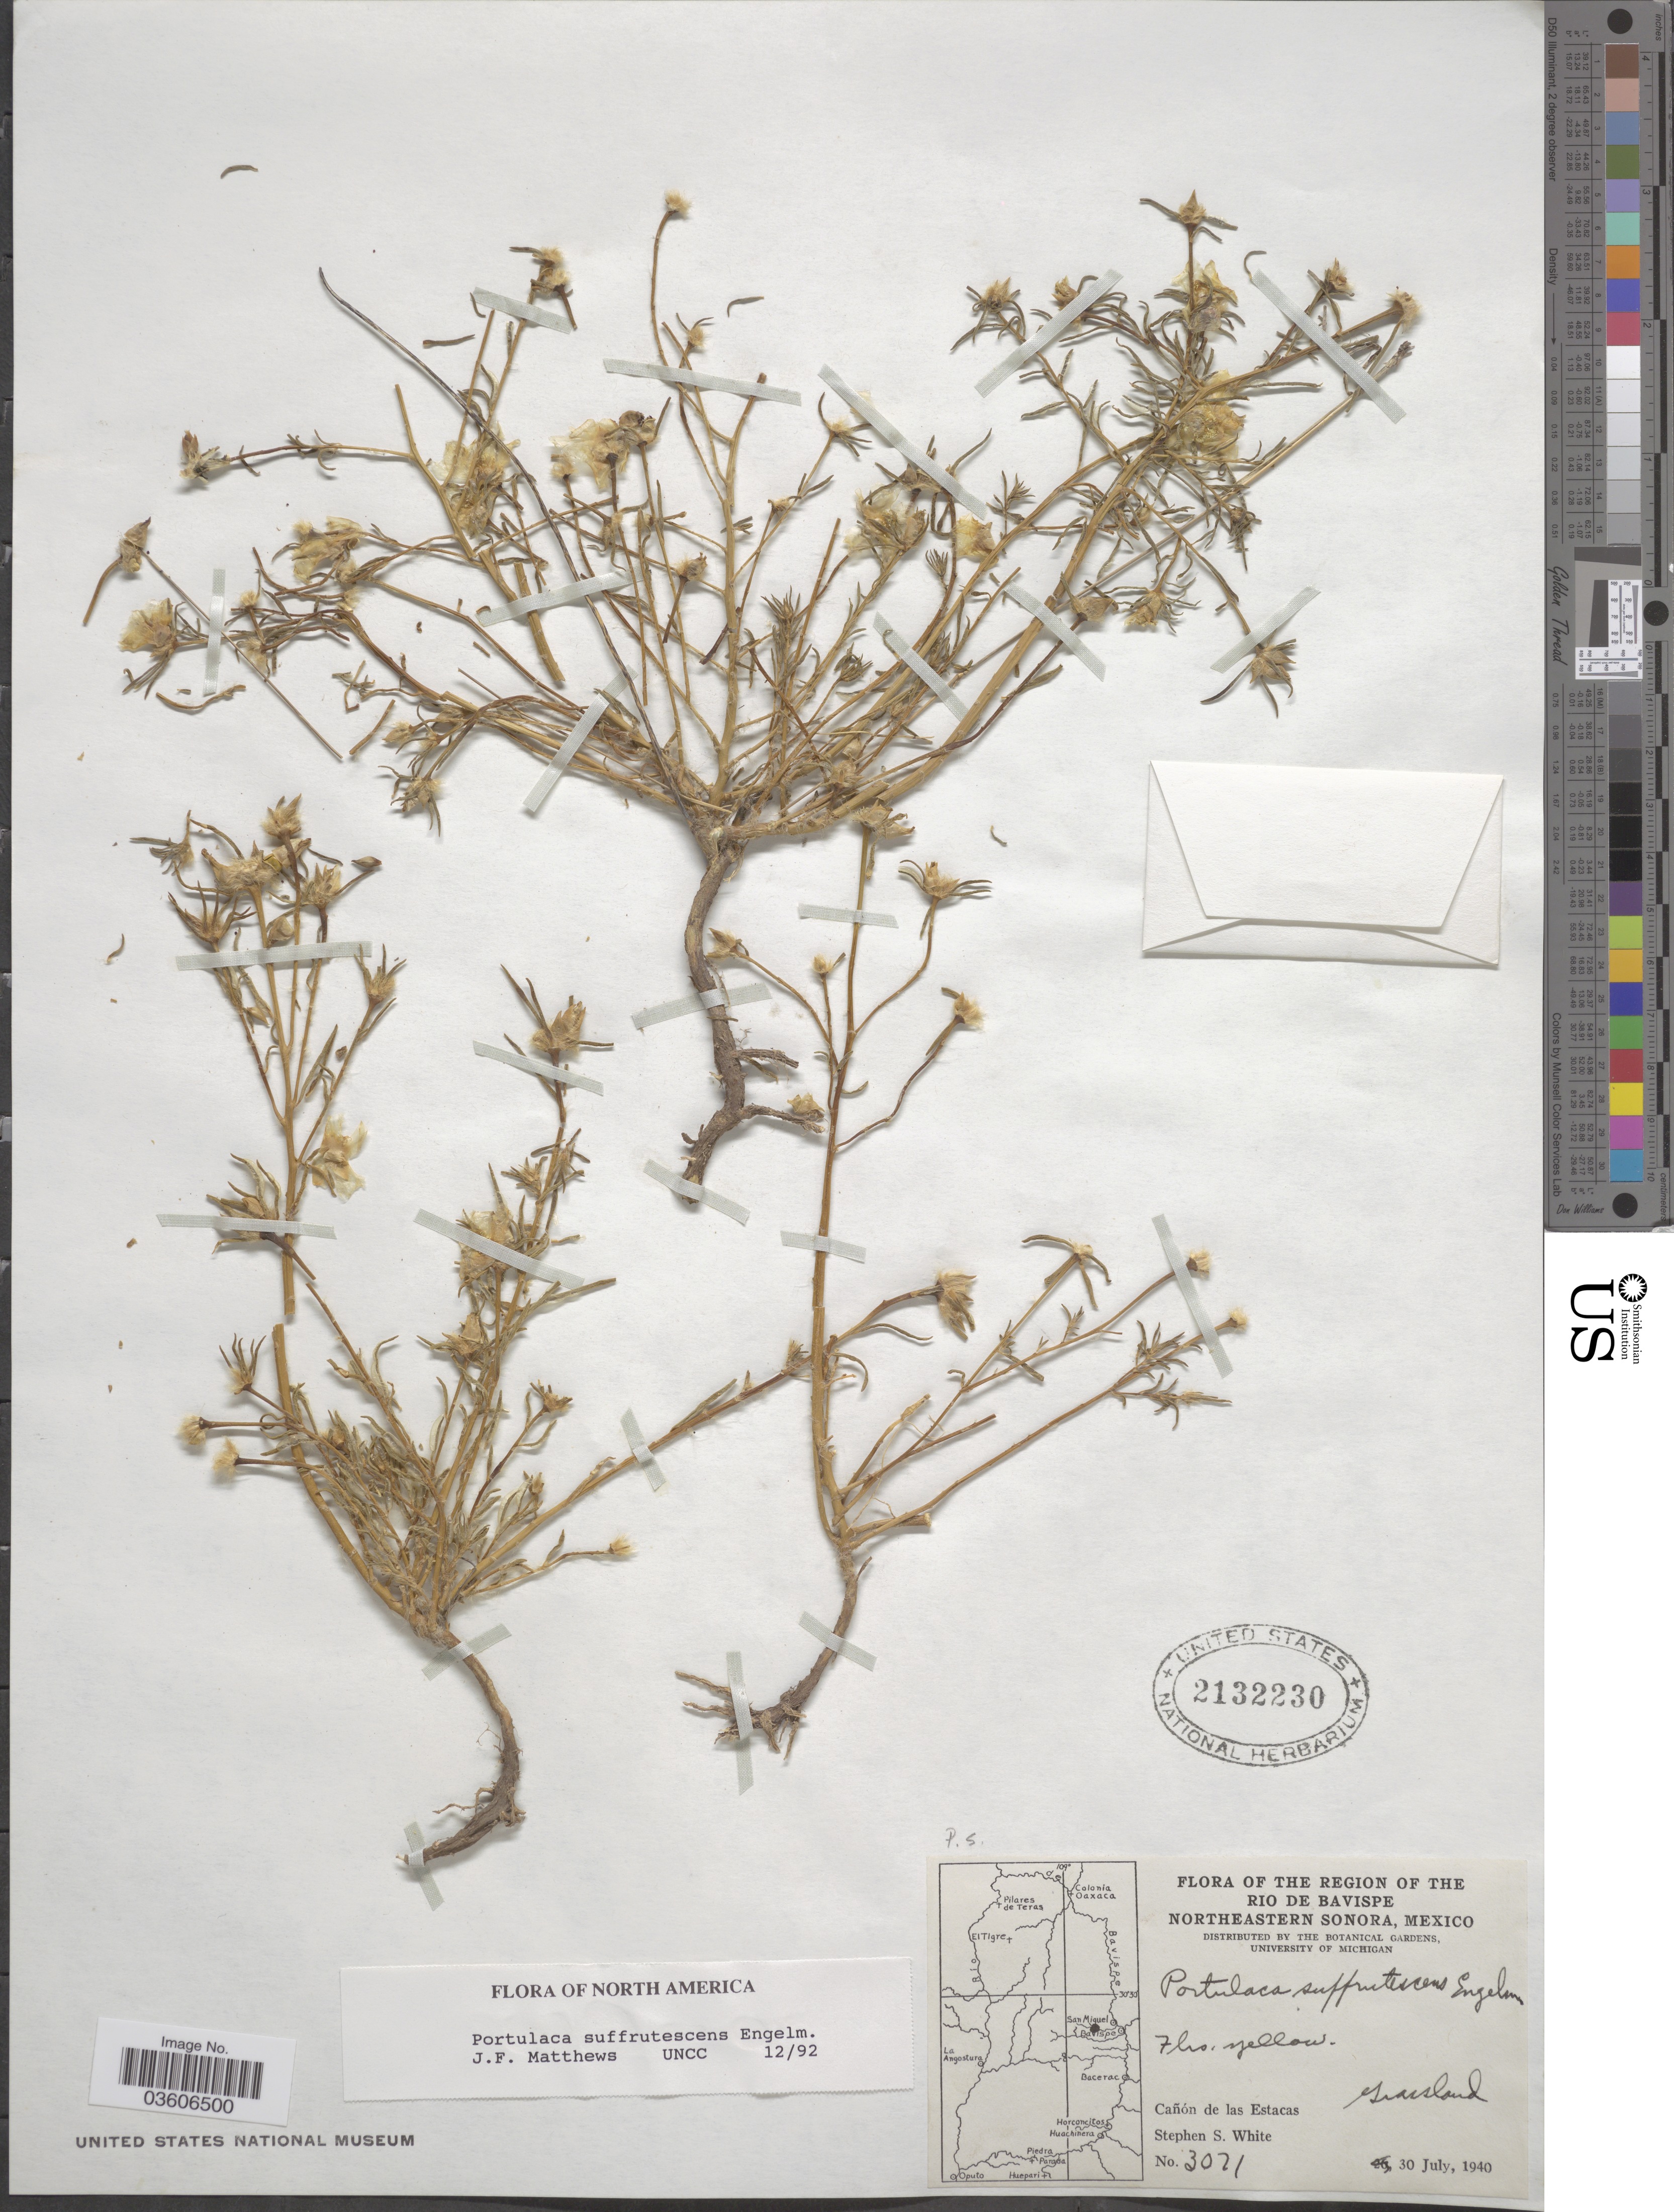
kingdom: Plantae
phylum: Tracheophyta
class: Magnoliopsida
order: Caryophyllales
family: Portulacaceae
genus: Portulaca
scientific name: Portulaca suffrutescens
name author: Engelm.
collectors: S. S. White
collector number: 3071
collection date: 1940-07-30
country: Mexico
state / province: Sonora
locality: The Region of the Rio de Bavispe. Northeastern Sonora. Cañón de las Estacas.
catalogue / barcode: US 2132230